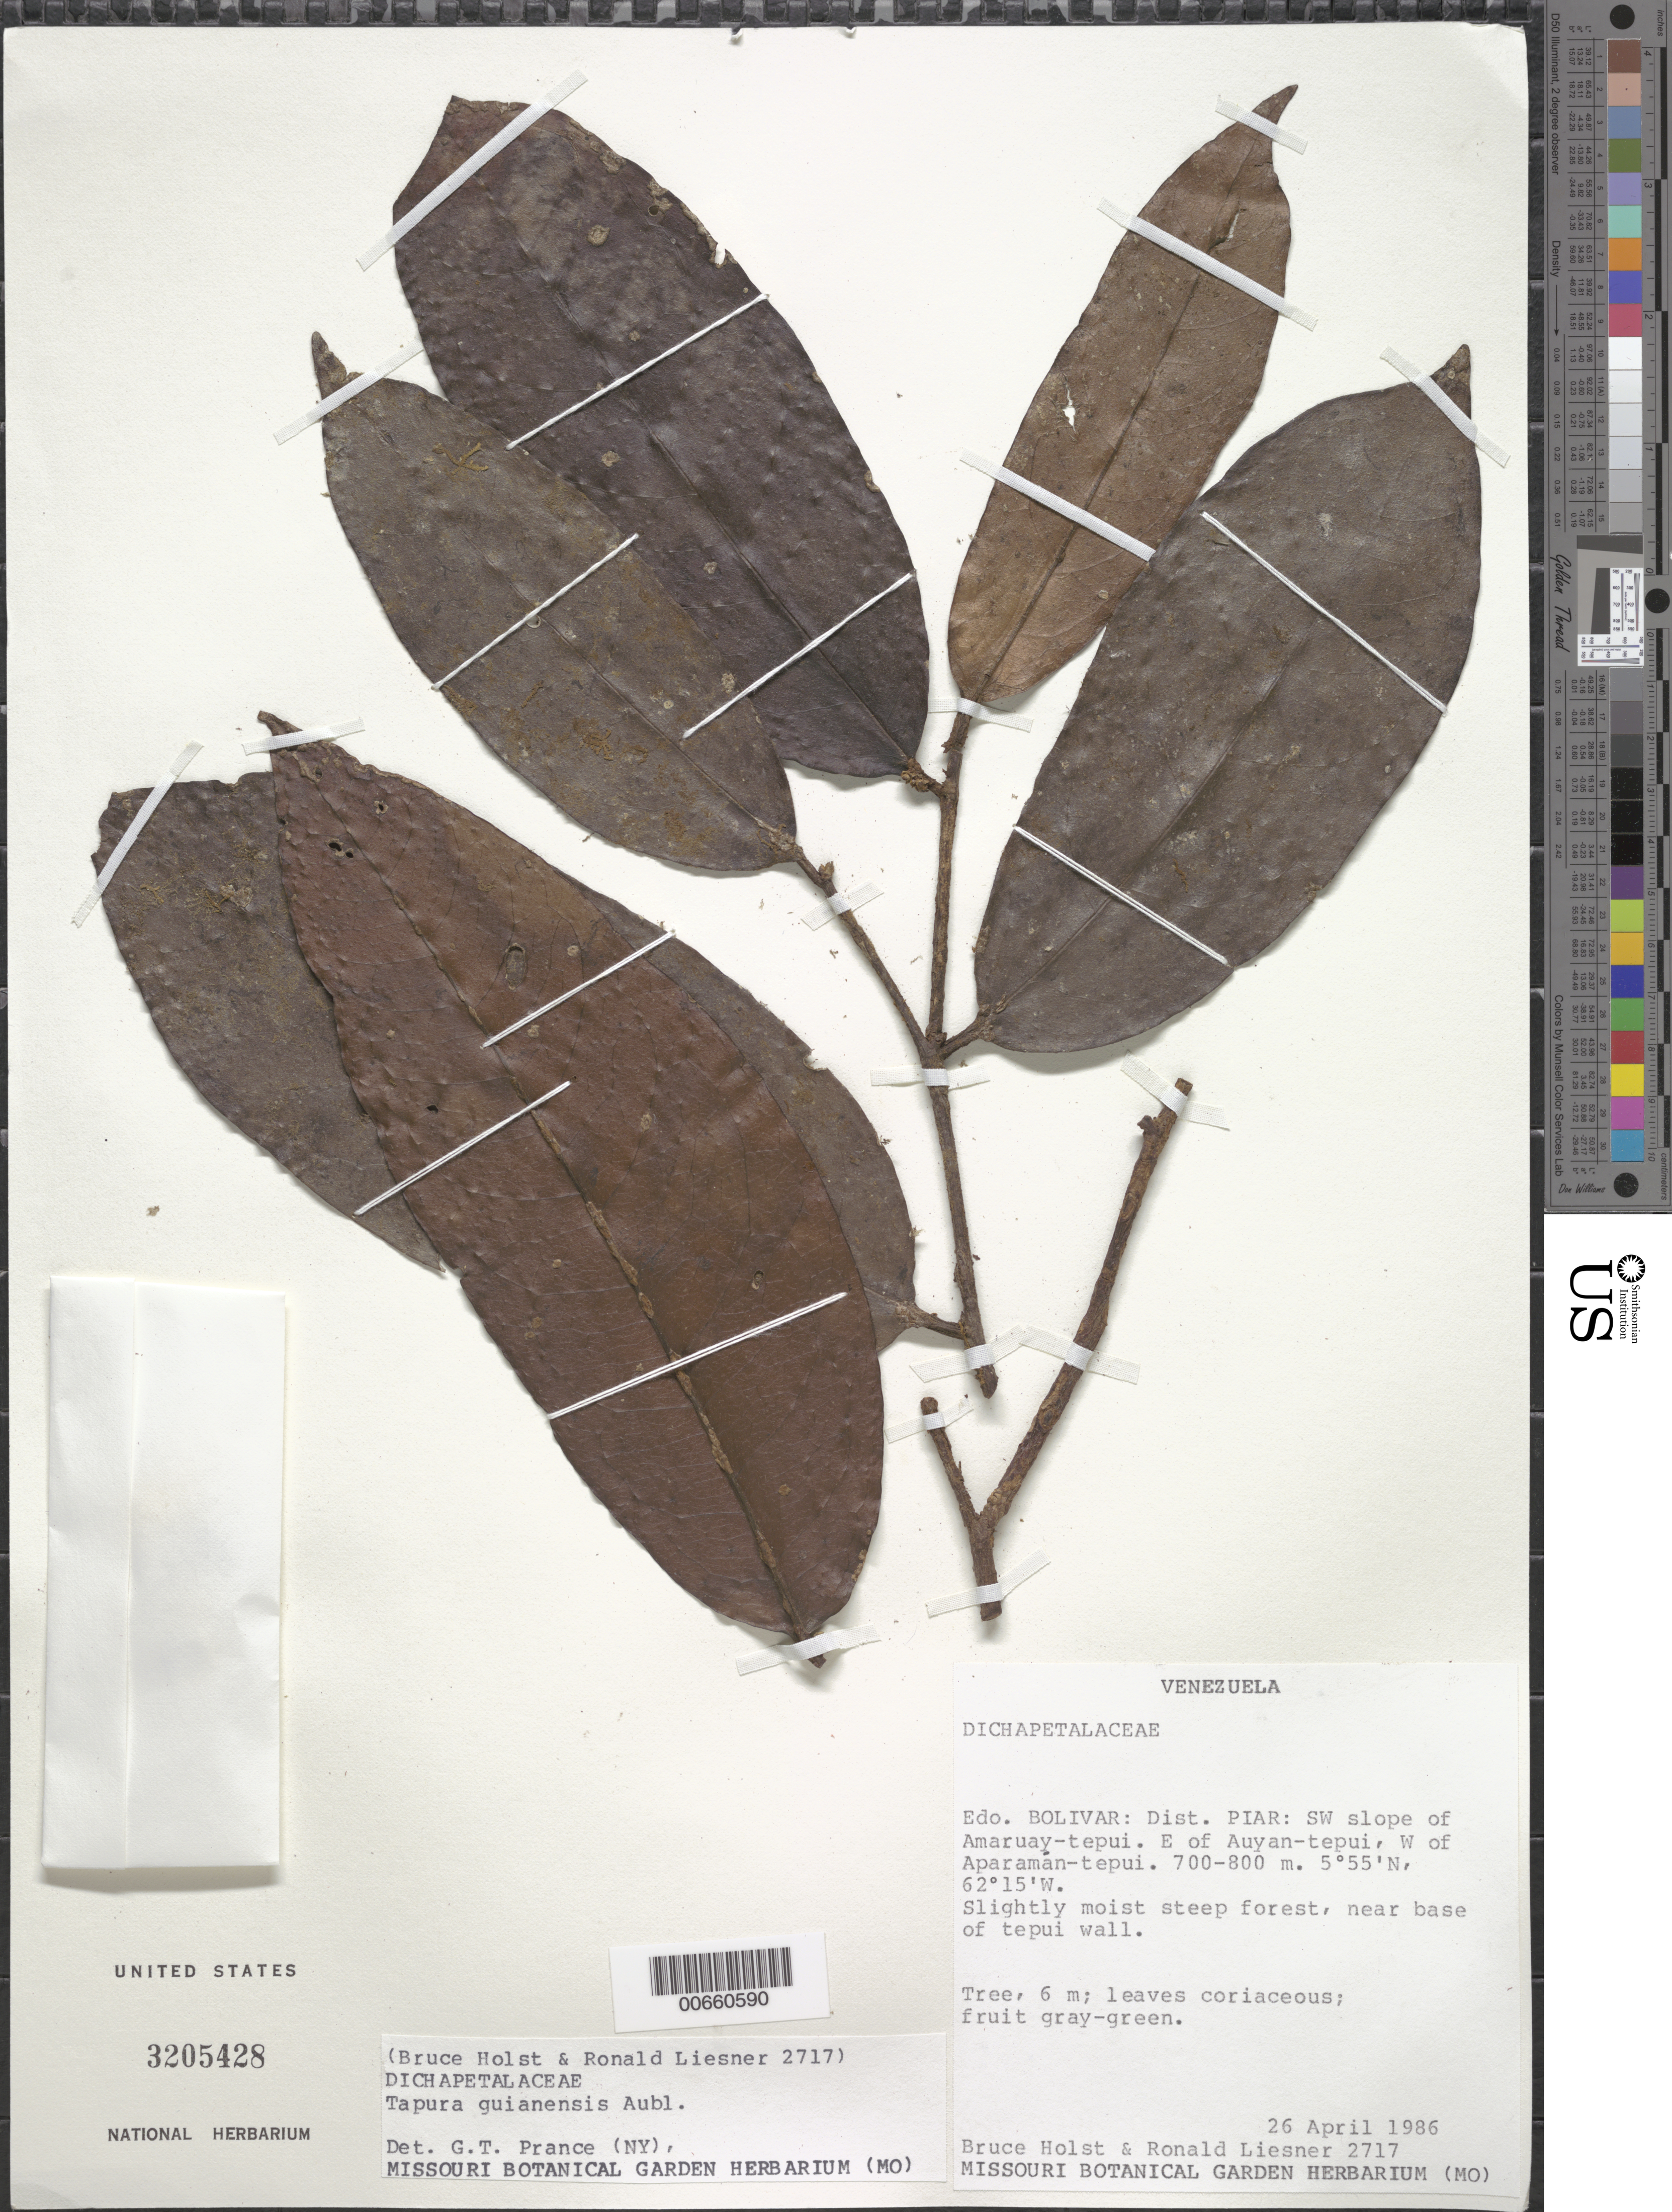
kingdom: Plantae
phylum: Tracheophyta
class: Magnoliopsida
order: Malpighiales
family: Dichapetalaceae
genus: Tapura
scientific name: Tapura guianensis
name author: Aubl.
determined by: Prance, G. T.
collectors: B. Holst & R. L. Liesner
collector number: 2717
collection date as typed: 26-Apr-86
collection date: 1986-04-26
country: Venezuela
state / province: Bolívar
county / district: Piar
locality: Amaruay-tepuí, SW slope, E of Auyan-tepuí, W of Aparamán-tepuí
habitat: Slightly moist steep forest, near base of tepui wall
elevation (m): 700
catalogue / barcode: US 3205428